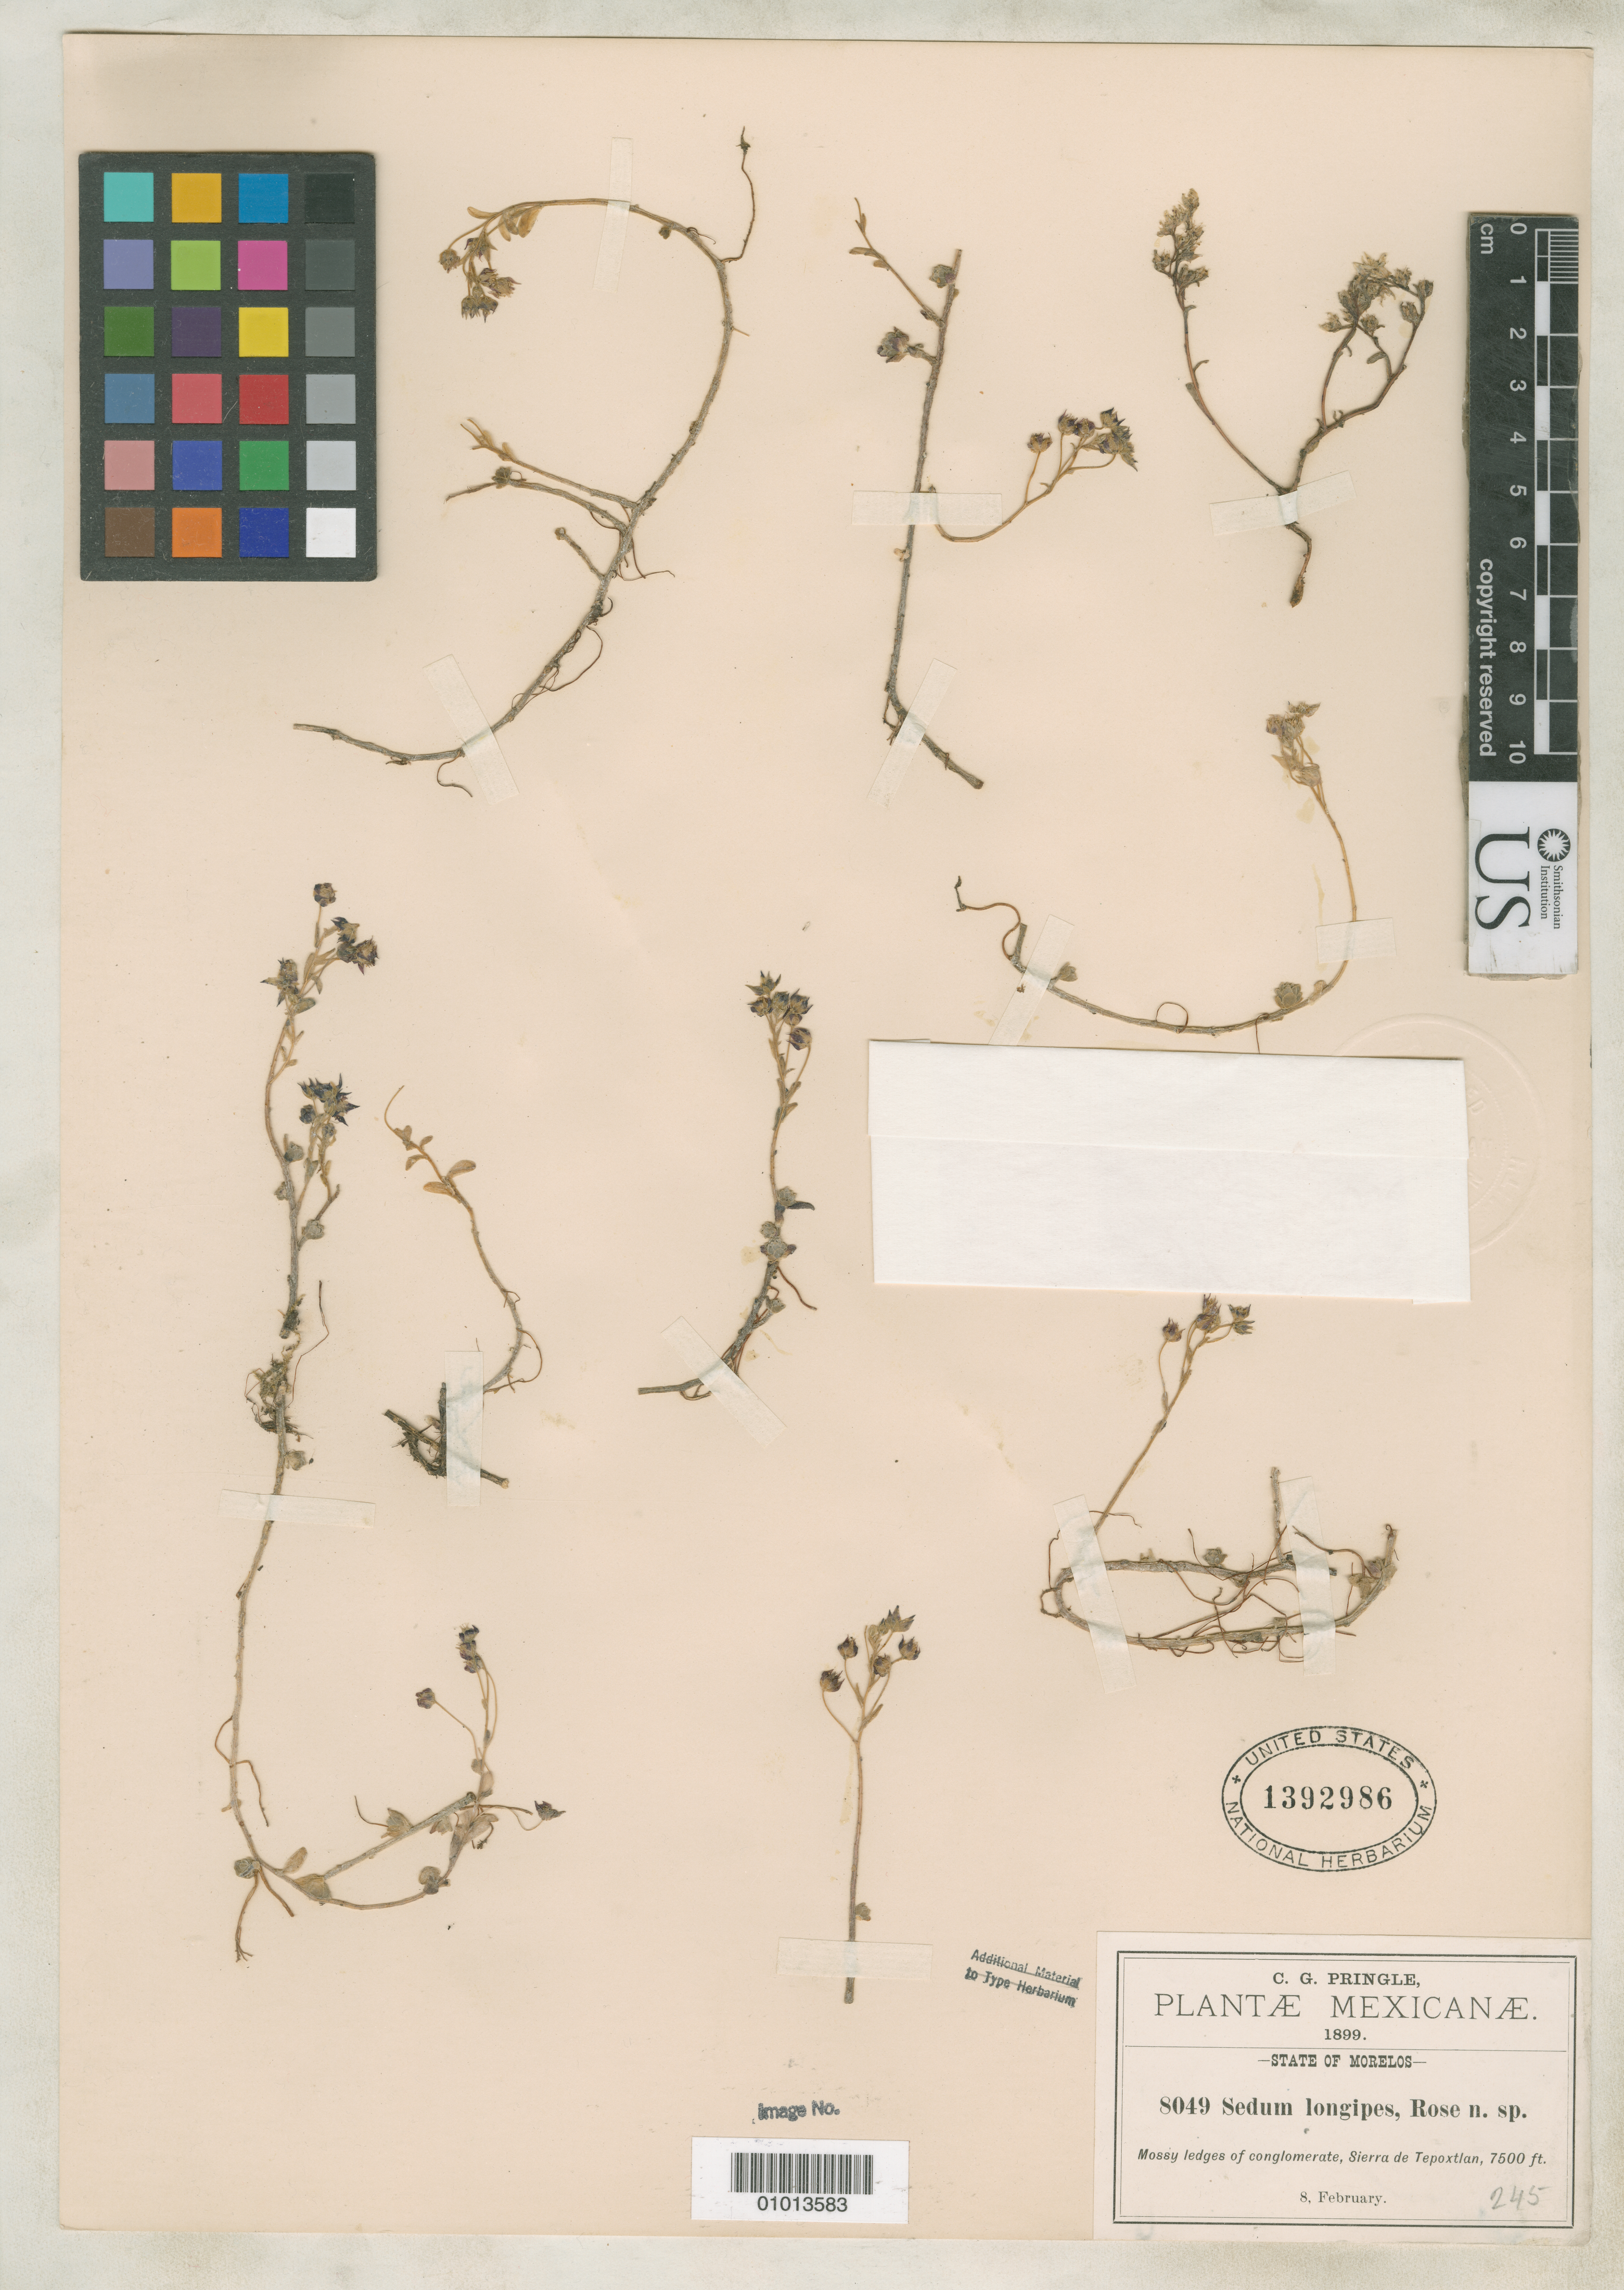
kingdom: Plantae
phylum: Tracheophyta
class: Magnoliopsida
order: Saxifragales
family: Crassulaceae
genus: Sedum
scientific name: Sedum longipes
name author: Rose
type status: Isotype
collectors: C. G. Pringle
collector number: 8049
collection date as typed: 08 Feb 1899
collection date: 1899-02-08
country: Mexico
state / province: Morelos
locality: Mossy ledges of conglomerate, Sierra de Tepoxtlan.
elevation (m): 2286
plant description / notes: Specimen ex John Donnell Smith herbarium.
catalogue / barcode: US 1392986